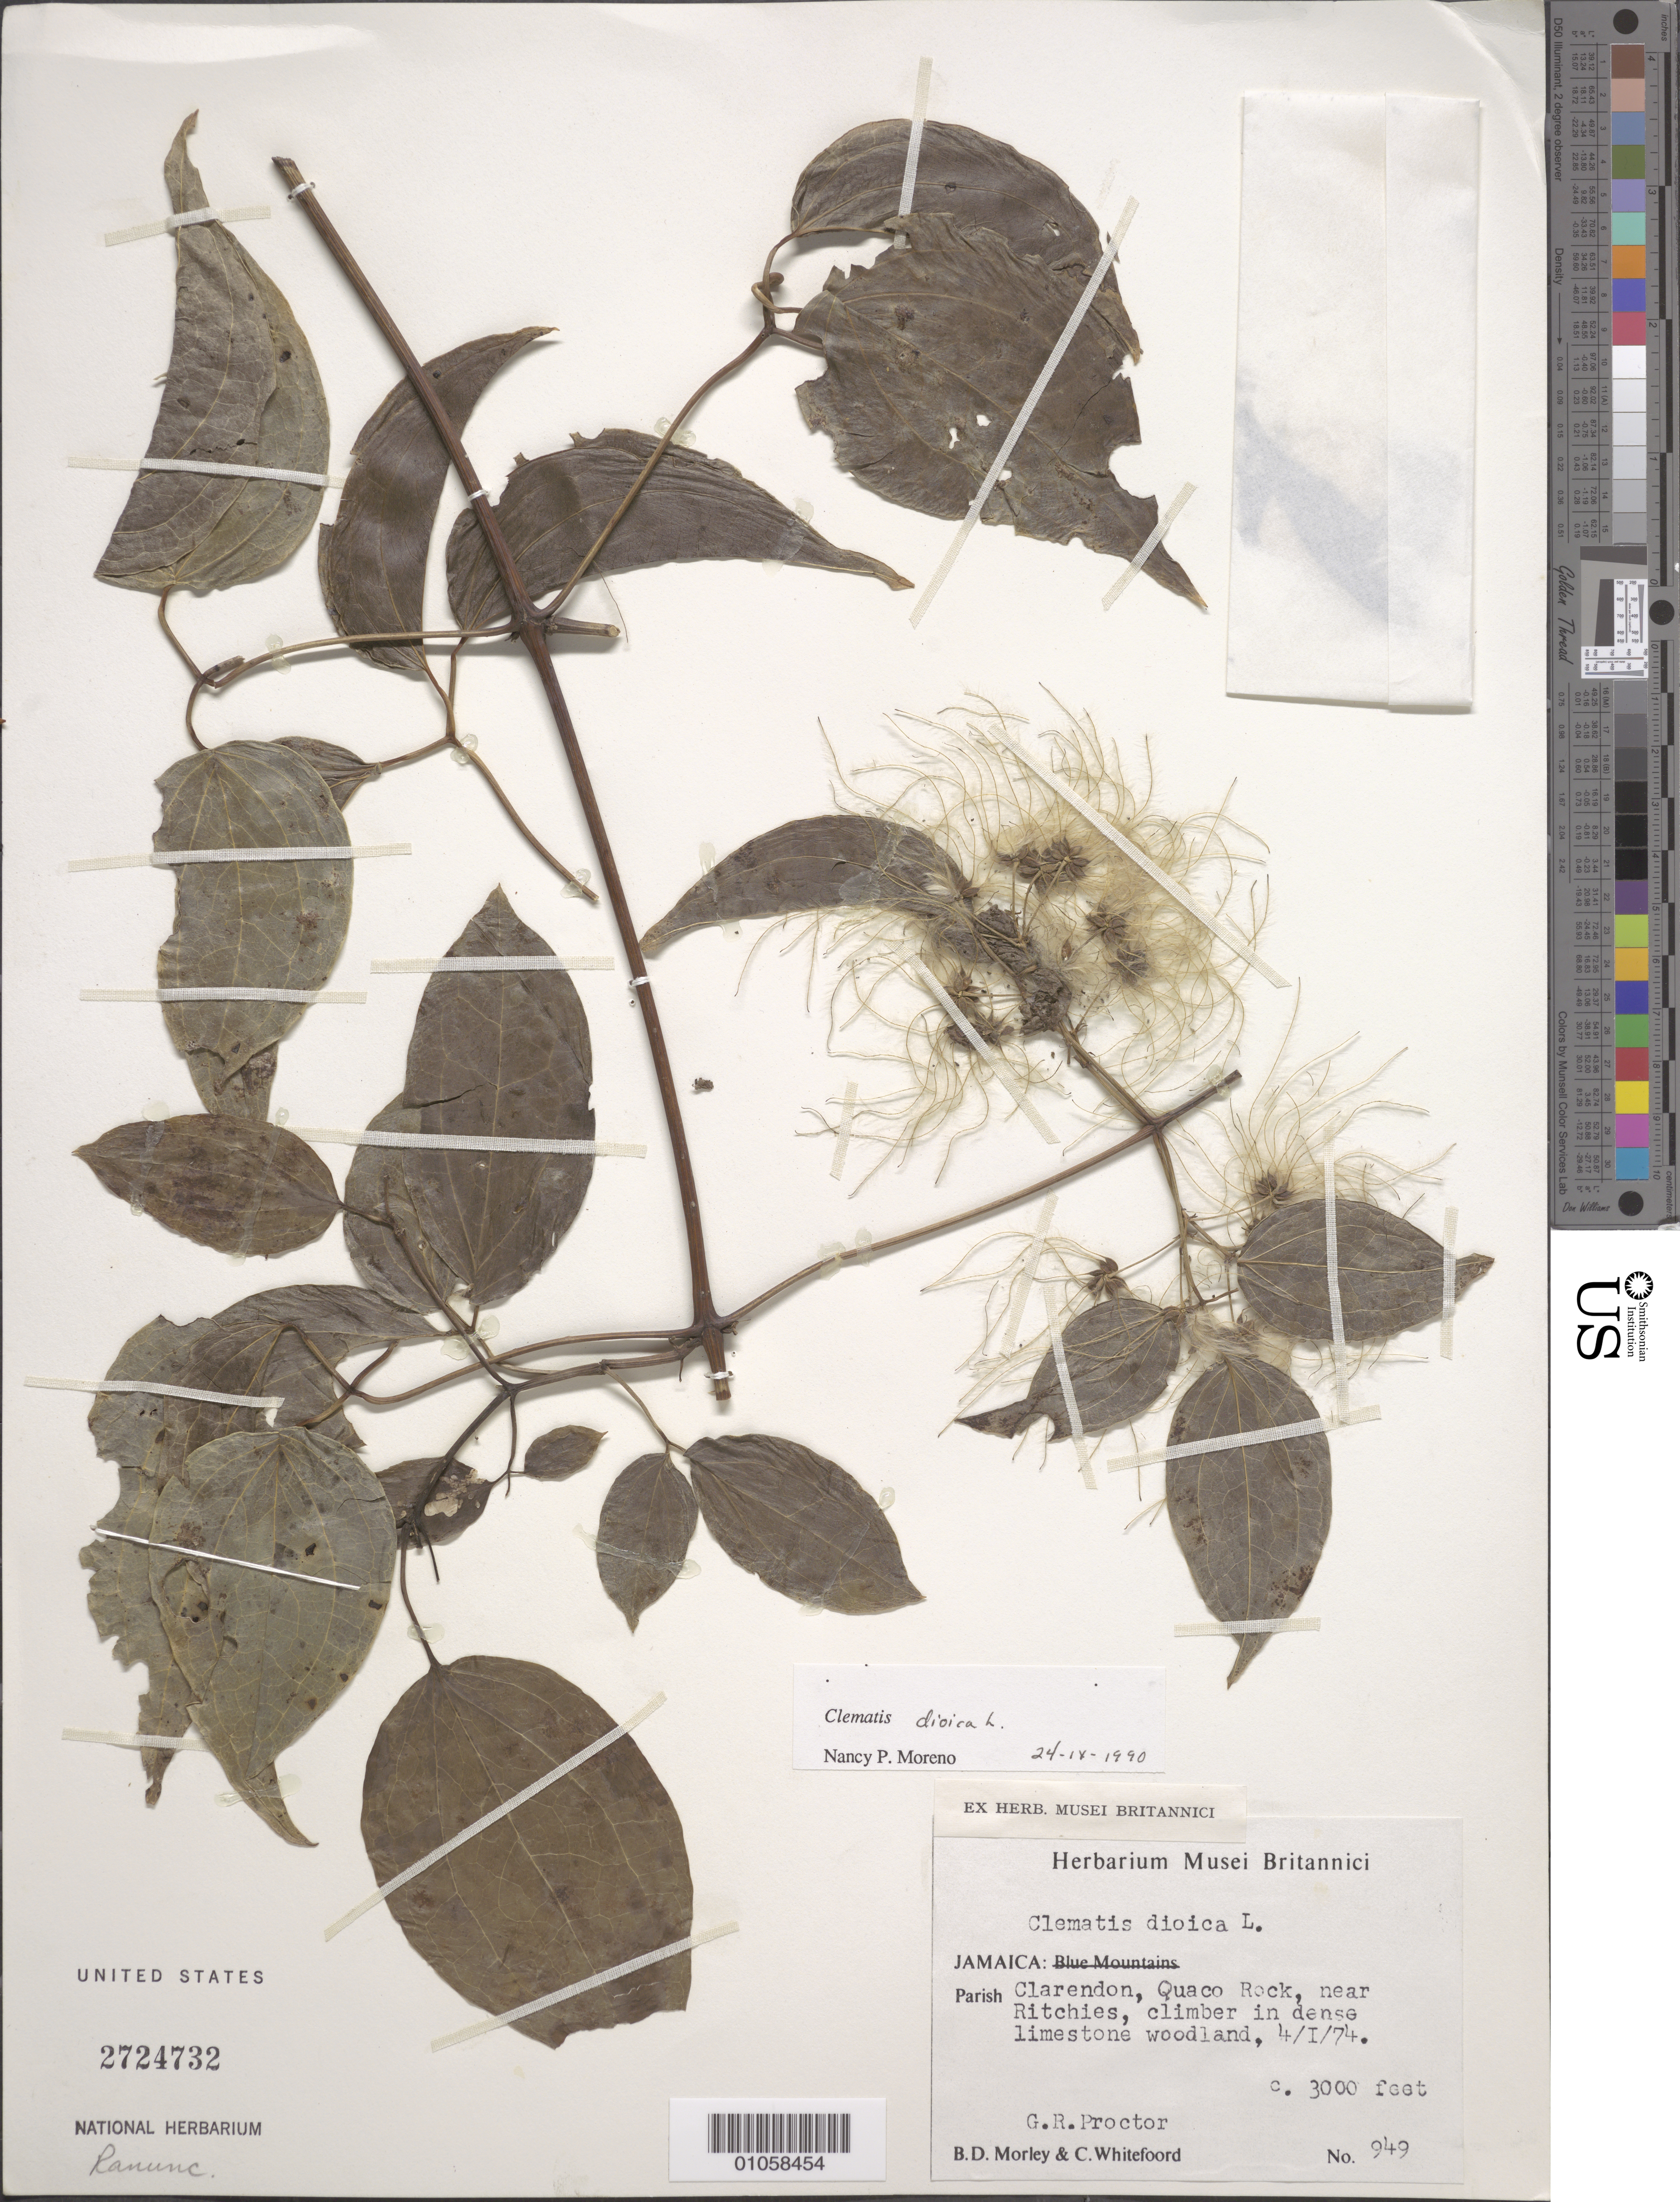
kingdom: Plantae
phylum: Tracheophyta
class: Magnoliopsida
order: Ranunculales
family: Ranunculaceae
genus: Clematis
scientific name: Clematis dioica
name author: L.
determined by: Moreno, N. P.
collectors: G. R. Proctor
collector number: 949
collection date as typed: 04 Jan 1974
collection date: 1974-01-04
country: Jamaica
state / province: Clarendon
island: Jamaica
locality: Quaco Rock, near Ritchies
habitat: In dense limestone woodland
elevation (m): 914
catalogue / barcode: US 2724732